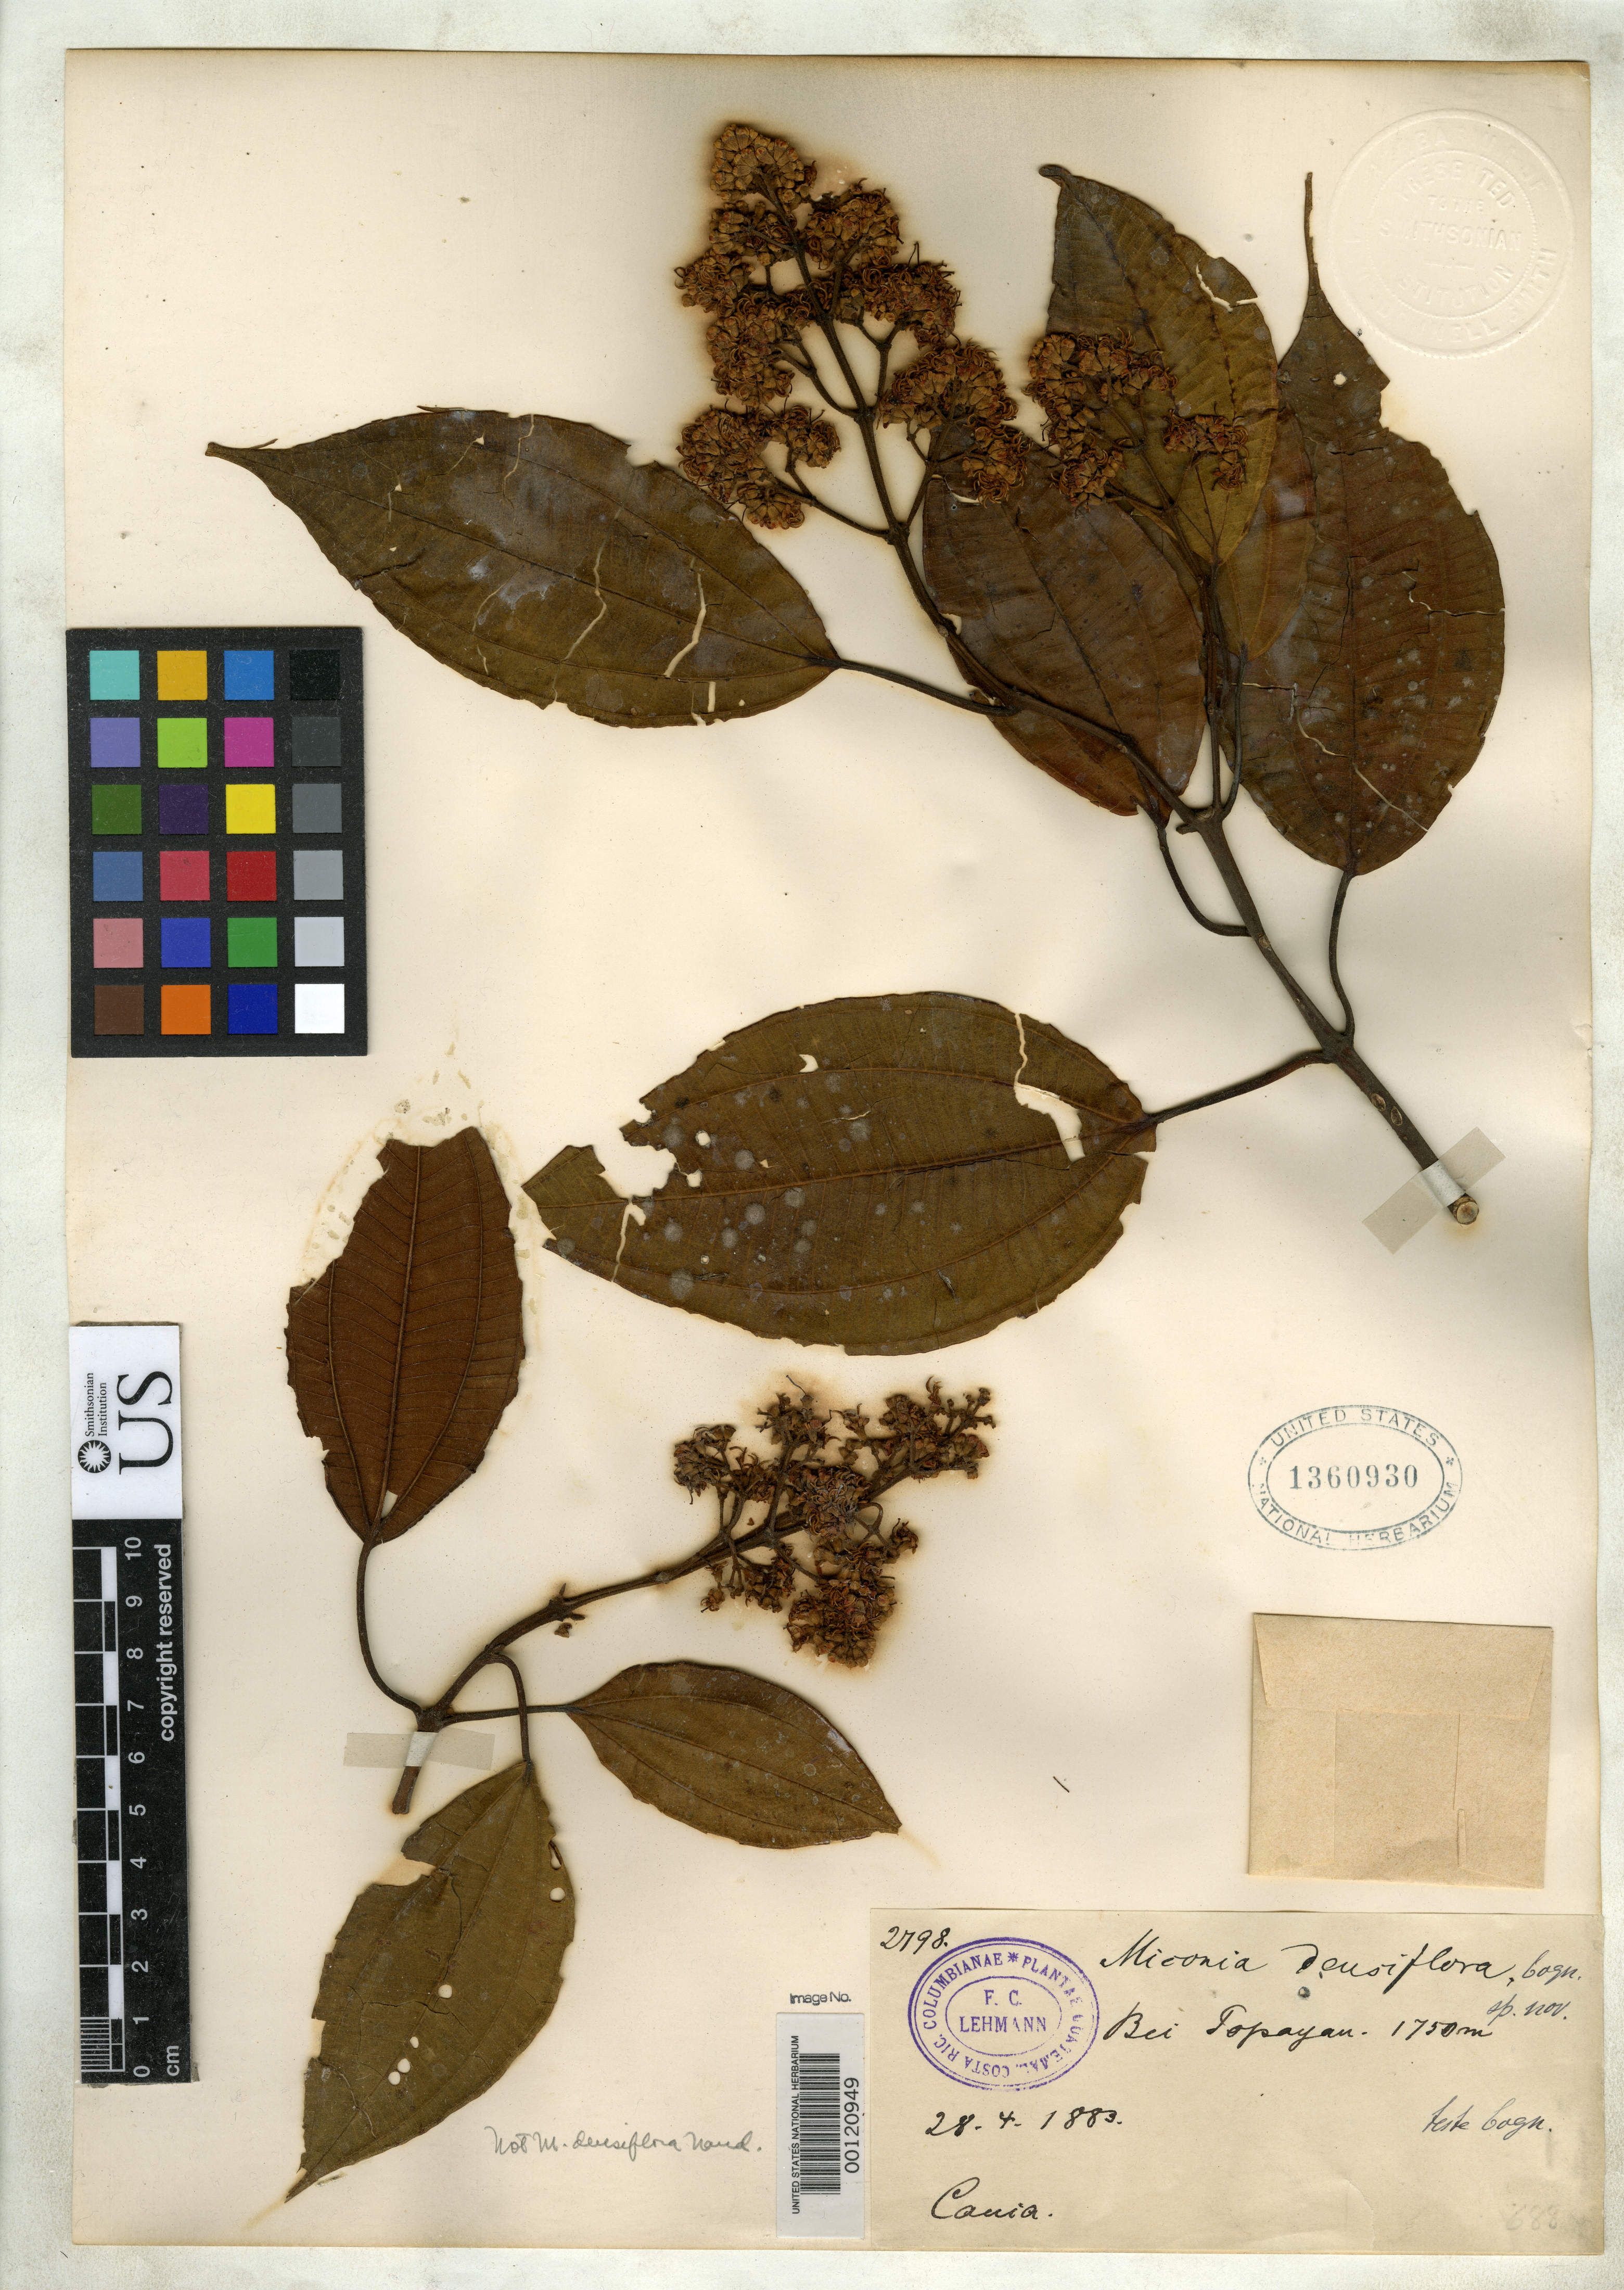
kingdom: Plantae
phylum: Tracheophyta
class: Magnoliopsida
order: Myrtales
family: Melastomataceae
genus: Miconia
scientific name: Miconia densiflora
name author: Cogn.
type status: Isotype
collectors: F. C. Lehmann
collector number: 2798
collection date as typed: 28 Apr 1883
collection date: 1883-04-28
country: Colombia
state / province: Cauca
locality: Near Popayan.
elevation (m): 1750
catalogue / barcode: US 1360930